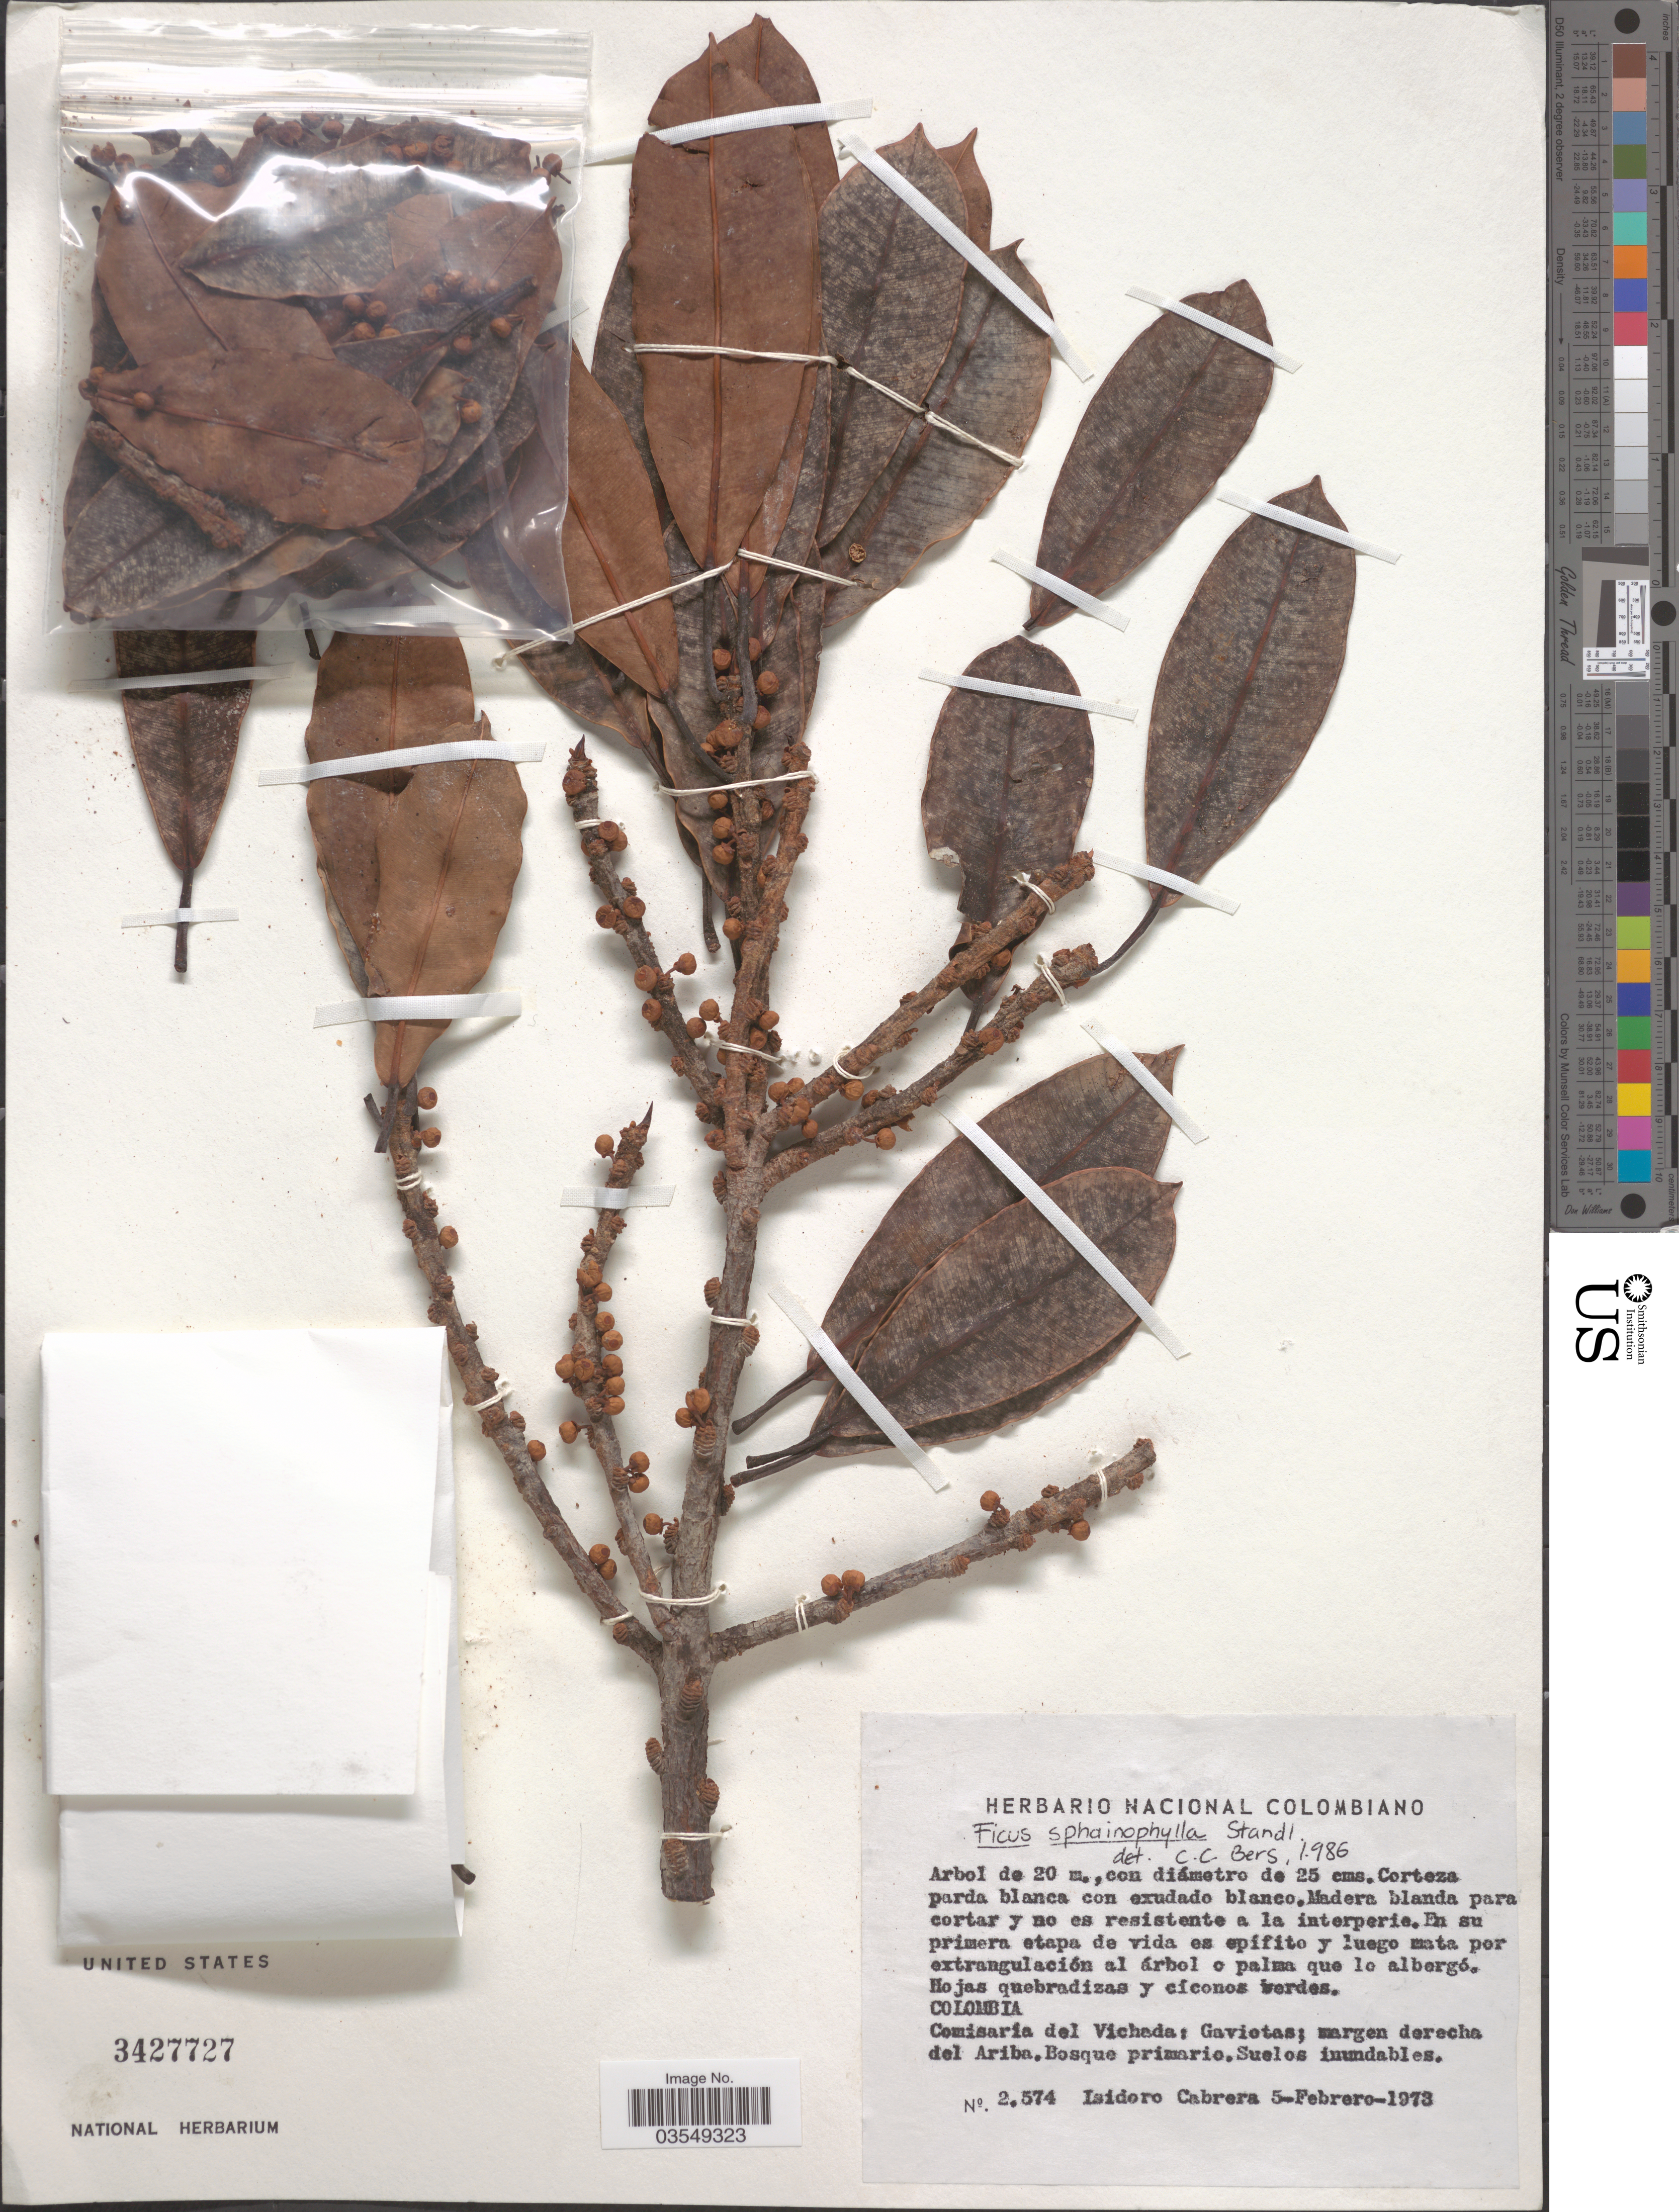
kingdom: Plantae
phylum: Tracheophyta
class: Magnoliopsida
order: Rosales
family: Moraceae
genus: Ficus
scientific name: Ficus sphenophylla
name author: Standl.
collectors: I. Cabrera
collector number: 2574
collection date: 1973-02-05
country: Colombia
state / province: Vichada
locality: Comisaria del Vichada: Gavietas; margen derecha del Ariba.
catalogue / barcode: US 3427727